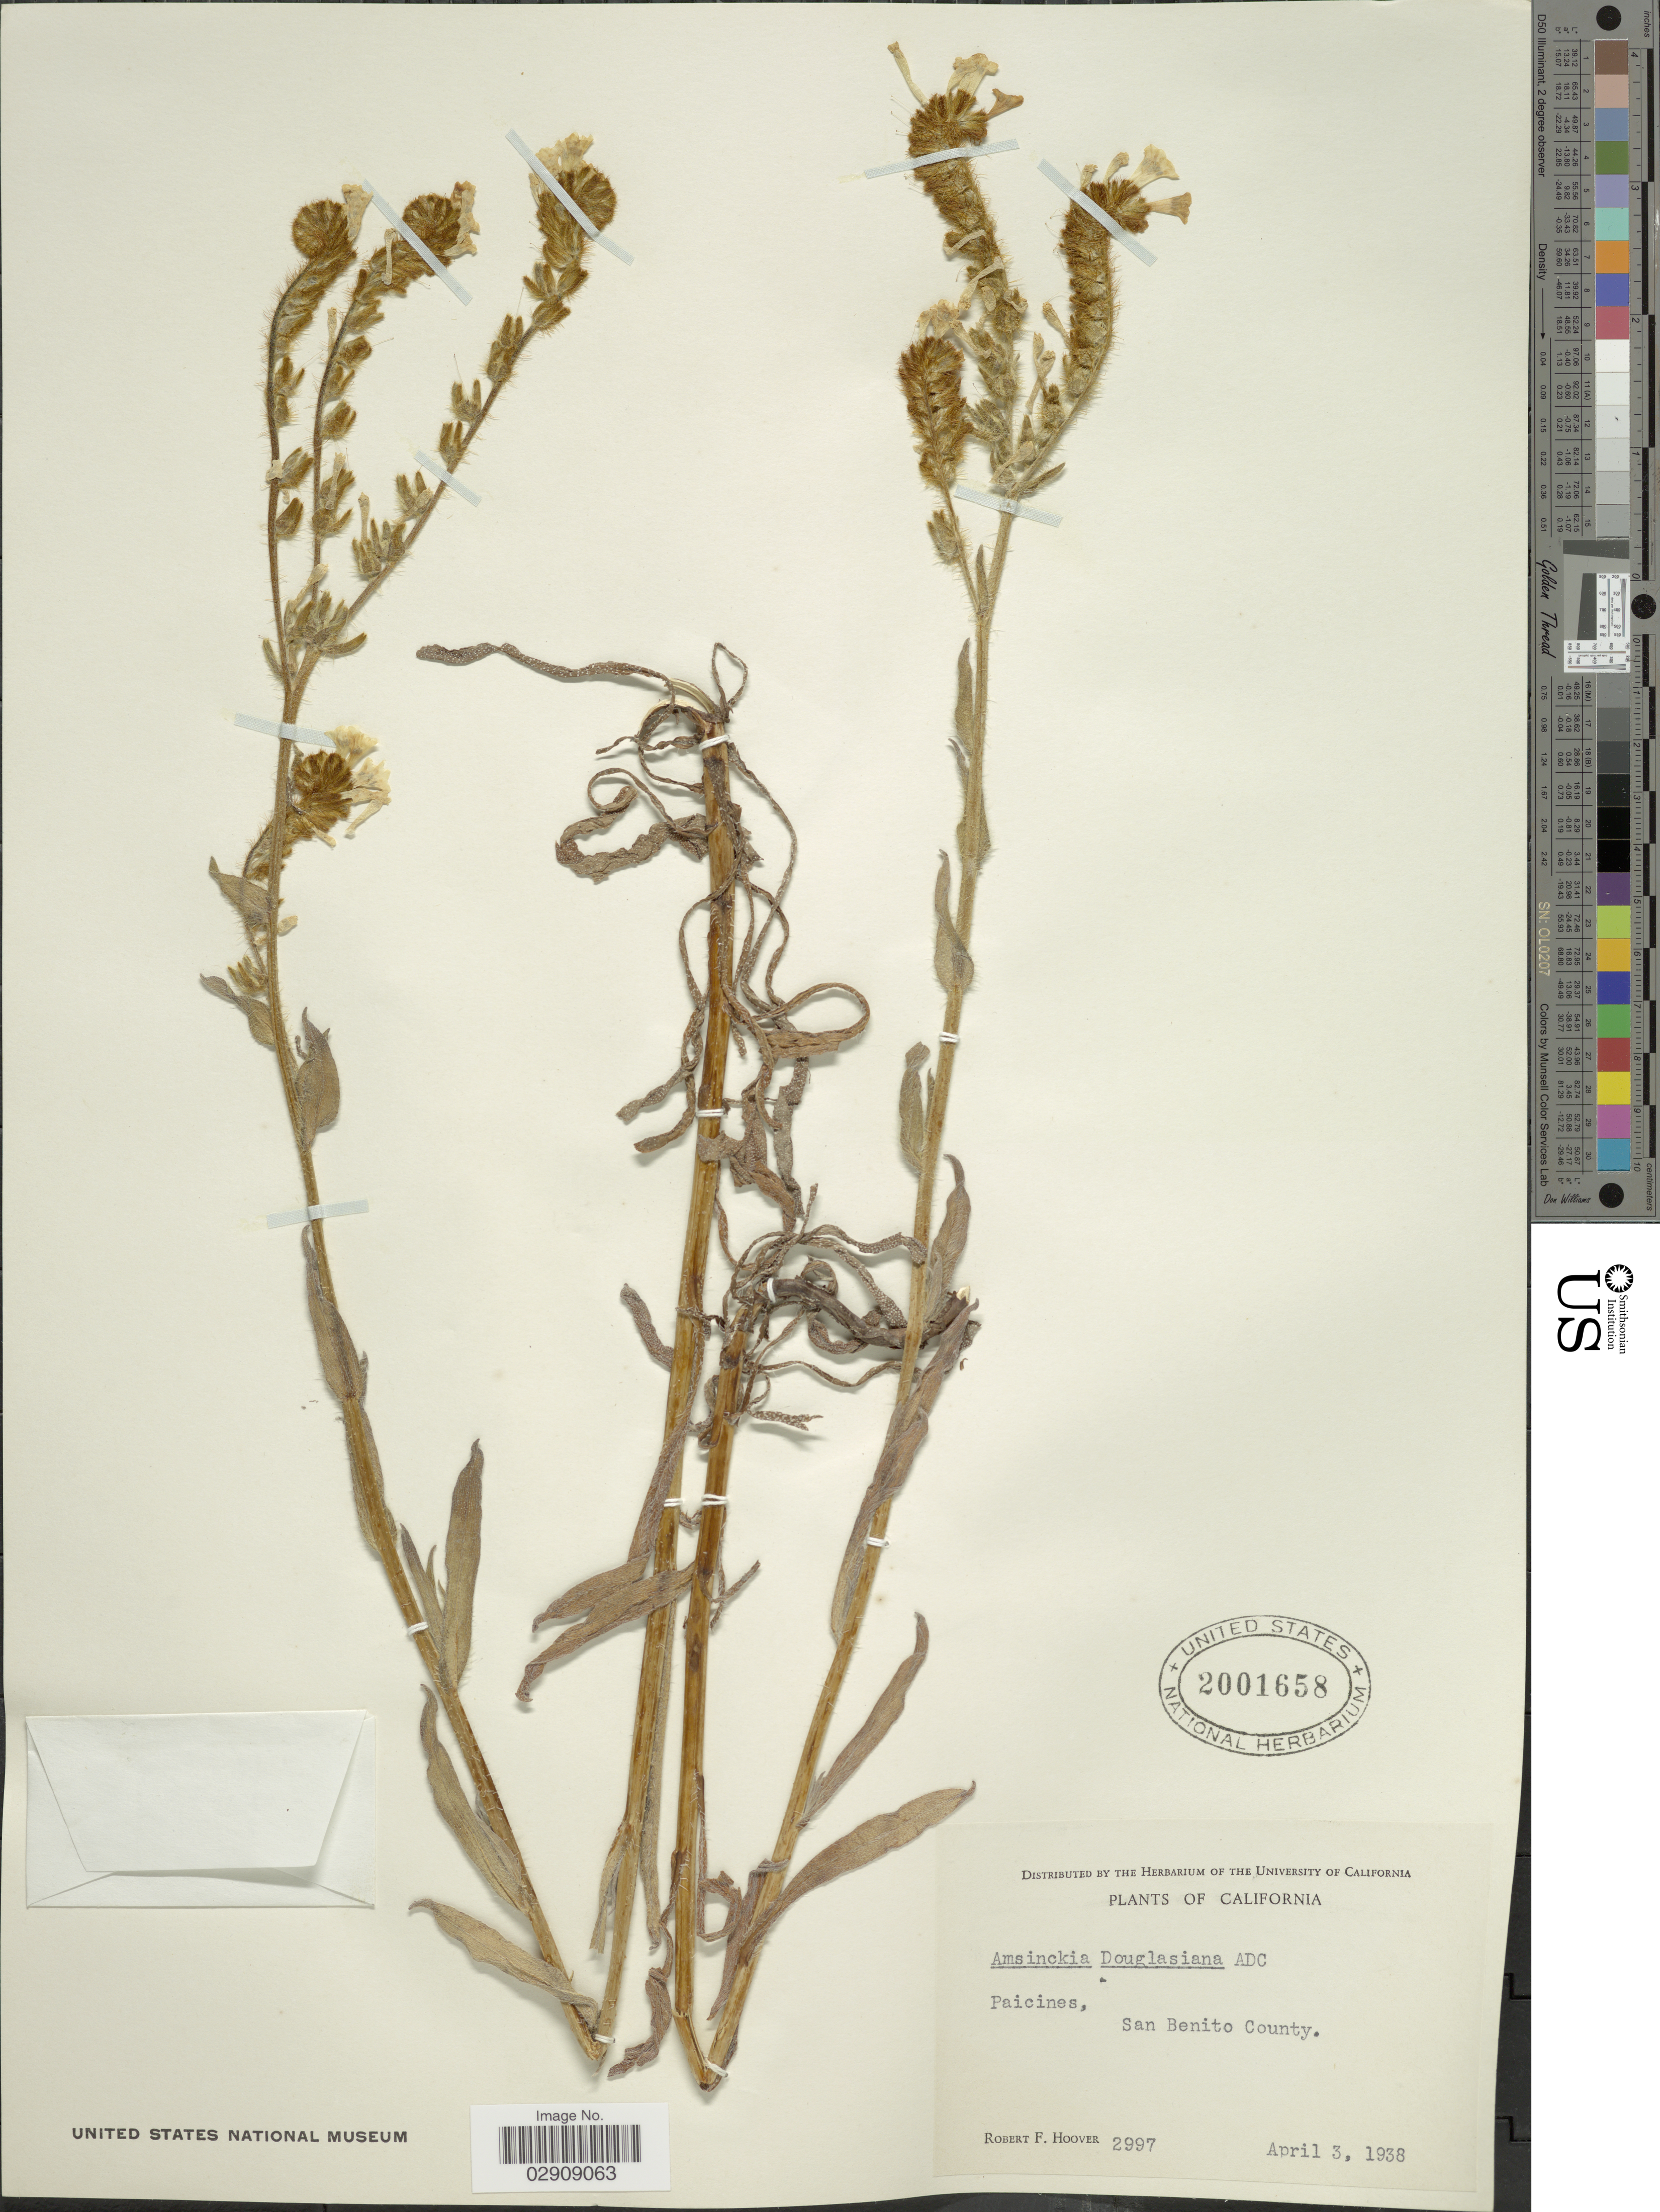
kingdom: Plantae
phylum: Tracheophyta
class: Magnoliopsida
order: Boraginales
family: Boraginaceae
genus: Amsinckia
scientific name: Amsinckia douglasiana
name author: A. DC.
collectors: R. F. Hoover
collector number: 2997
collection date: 1938-04-03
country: United States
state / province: California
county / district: San Benito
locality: Paicines, San Benito County.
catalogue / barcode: US 2001658